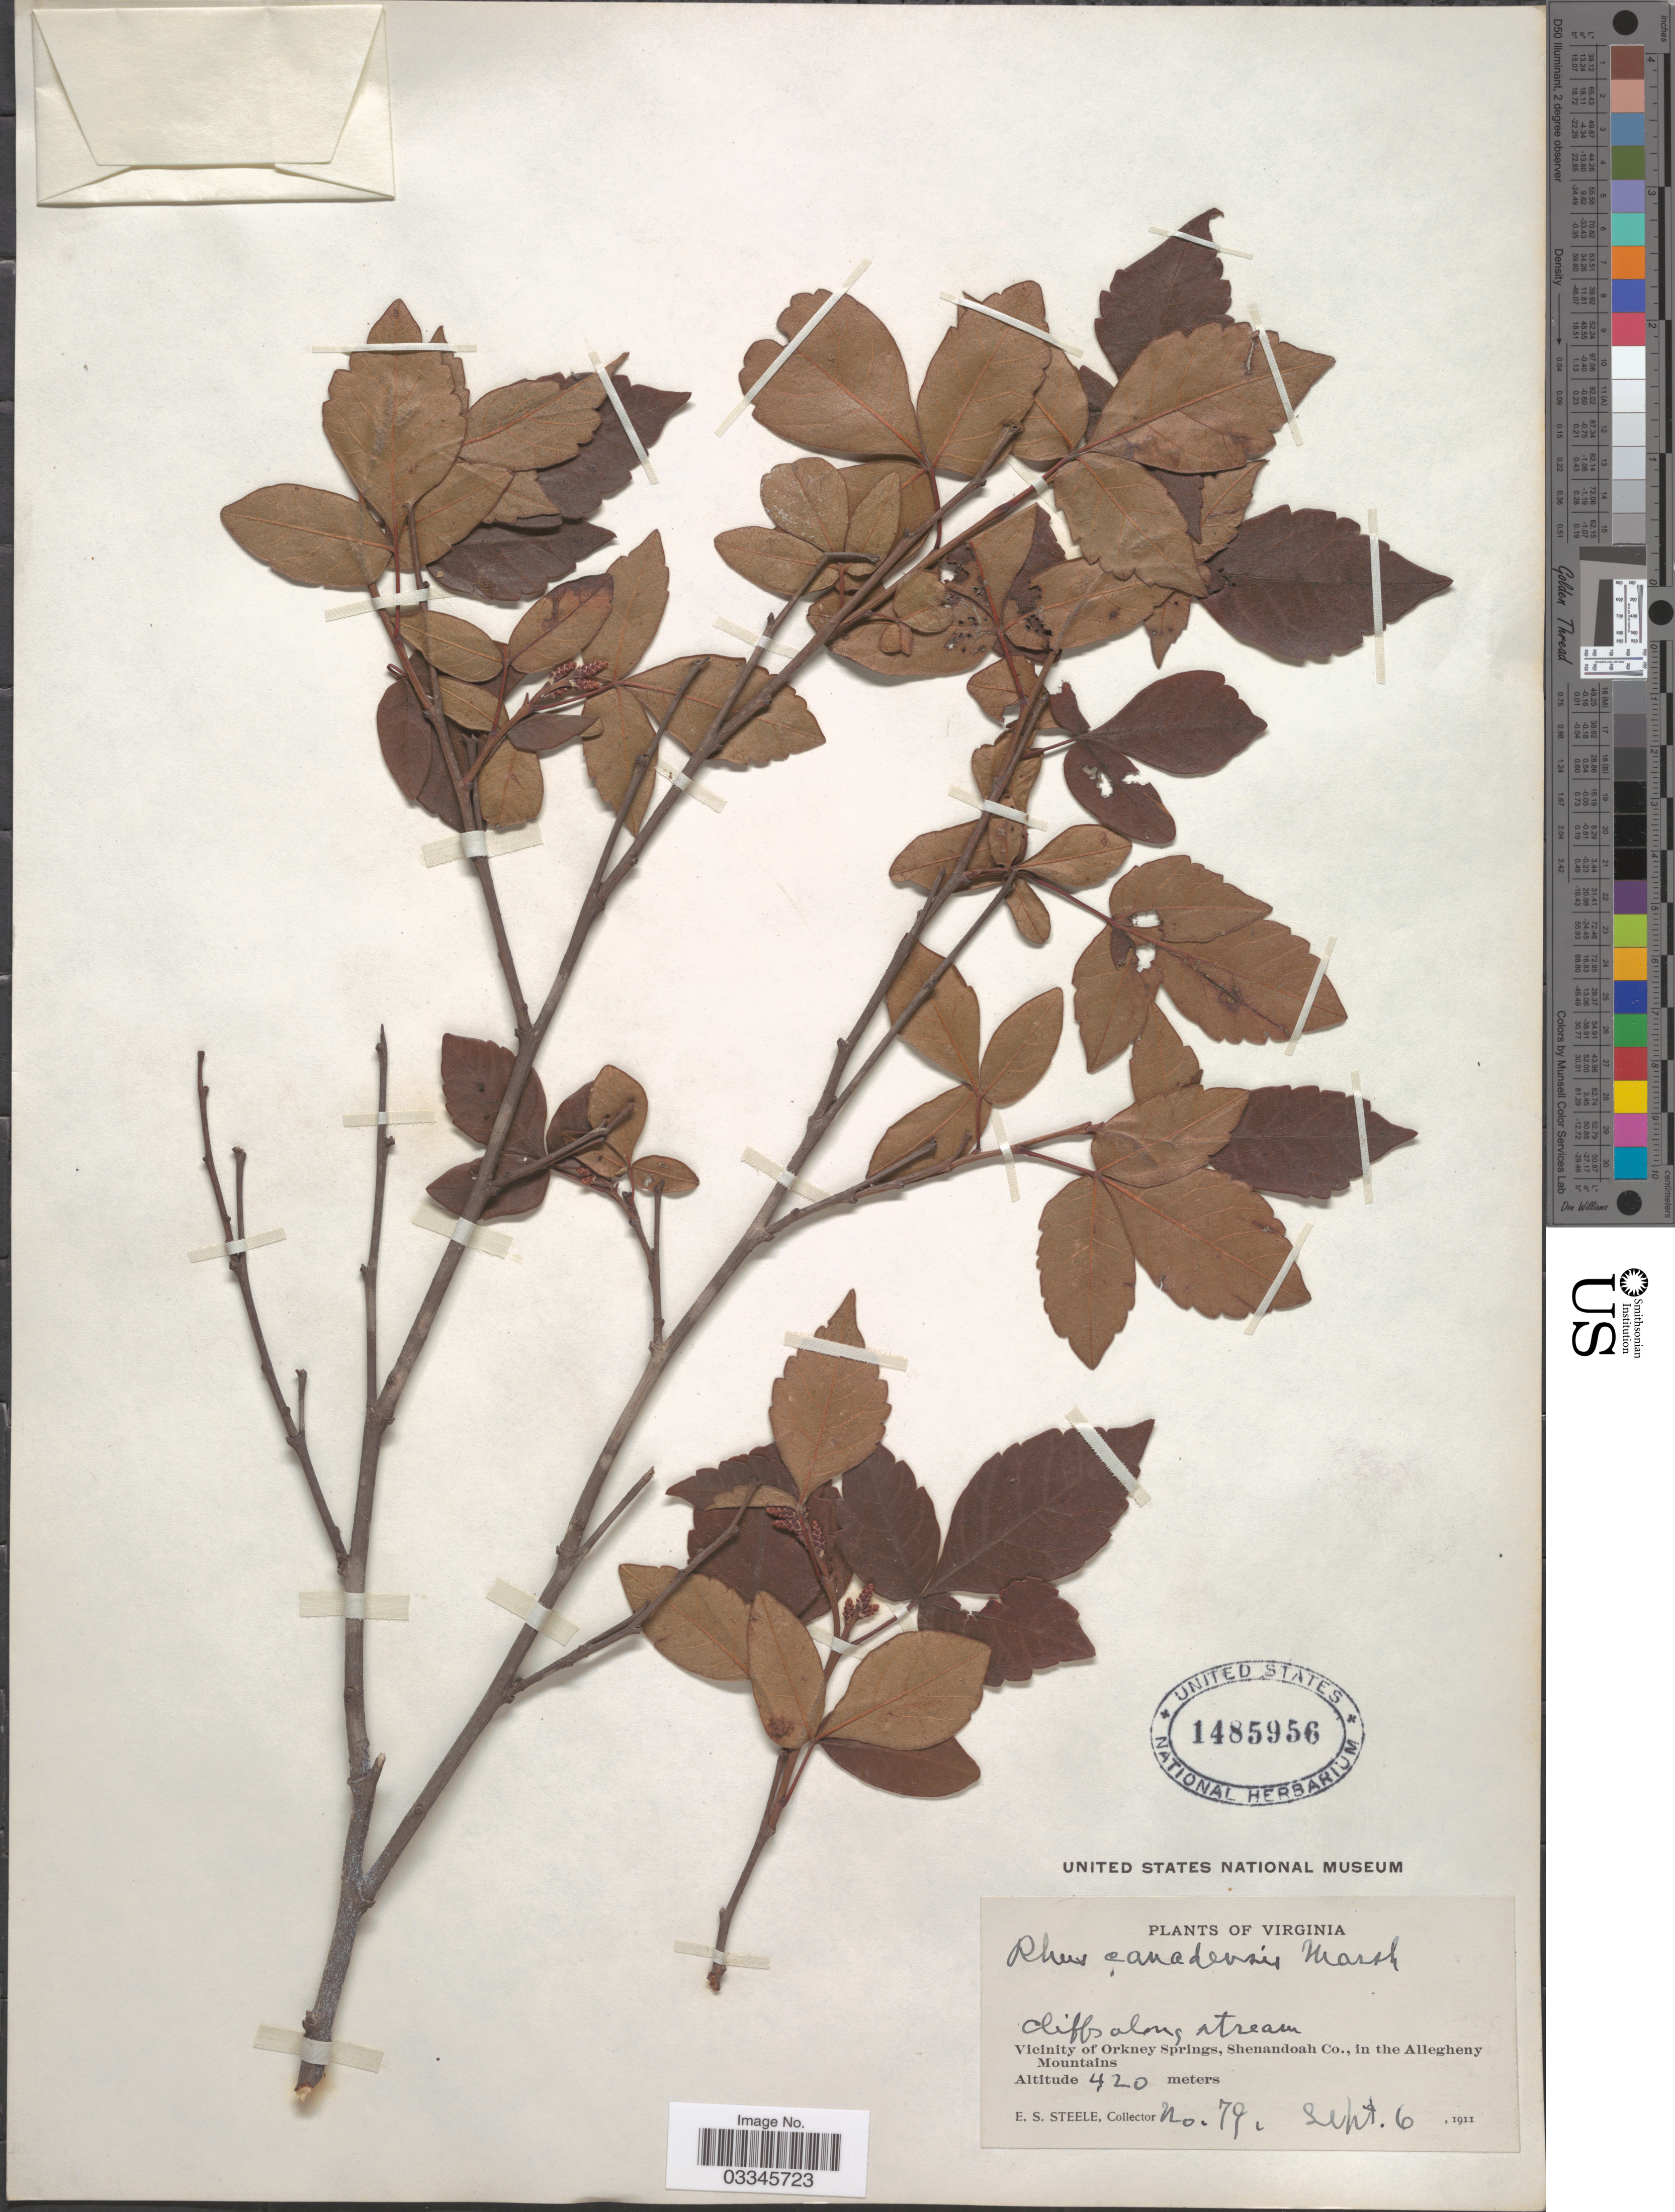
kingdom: Plantae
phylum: Tracheophyta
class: Magnoliopsida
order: Sapindales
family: Anacardiaceae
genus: Rhus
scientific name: Rhus canadensis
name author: Marshall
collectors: E. Steele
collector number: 79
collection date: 1911-09-06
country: United States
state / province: Virginia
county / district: Shenandoah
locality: Vicinity of Orkney Springs, Shenandoah Co., in the Allegheny Mountains.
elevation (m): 420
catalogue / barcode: US 1485956